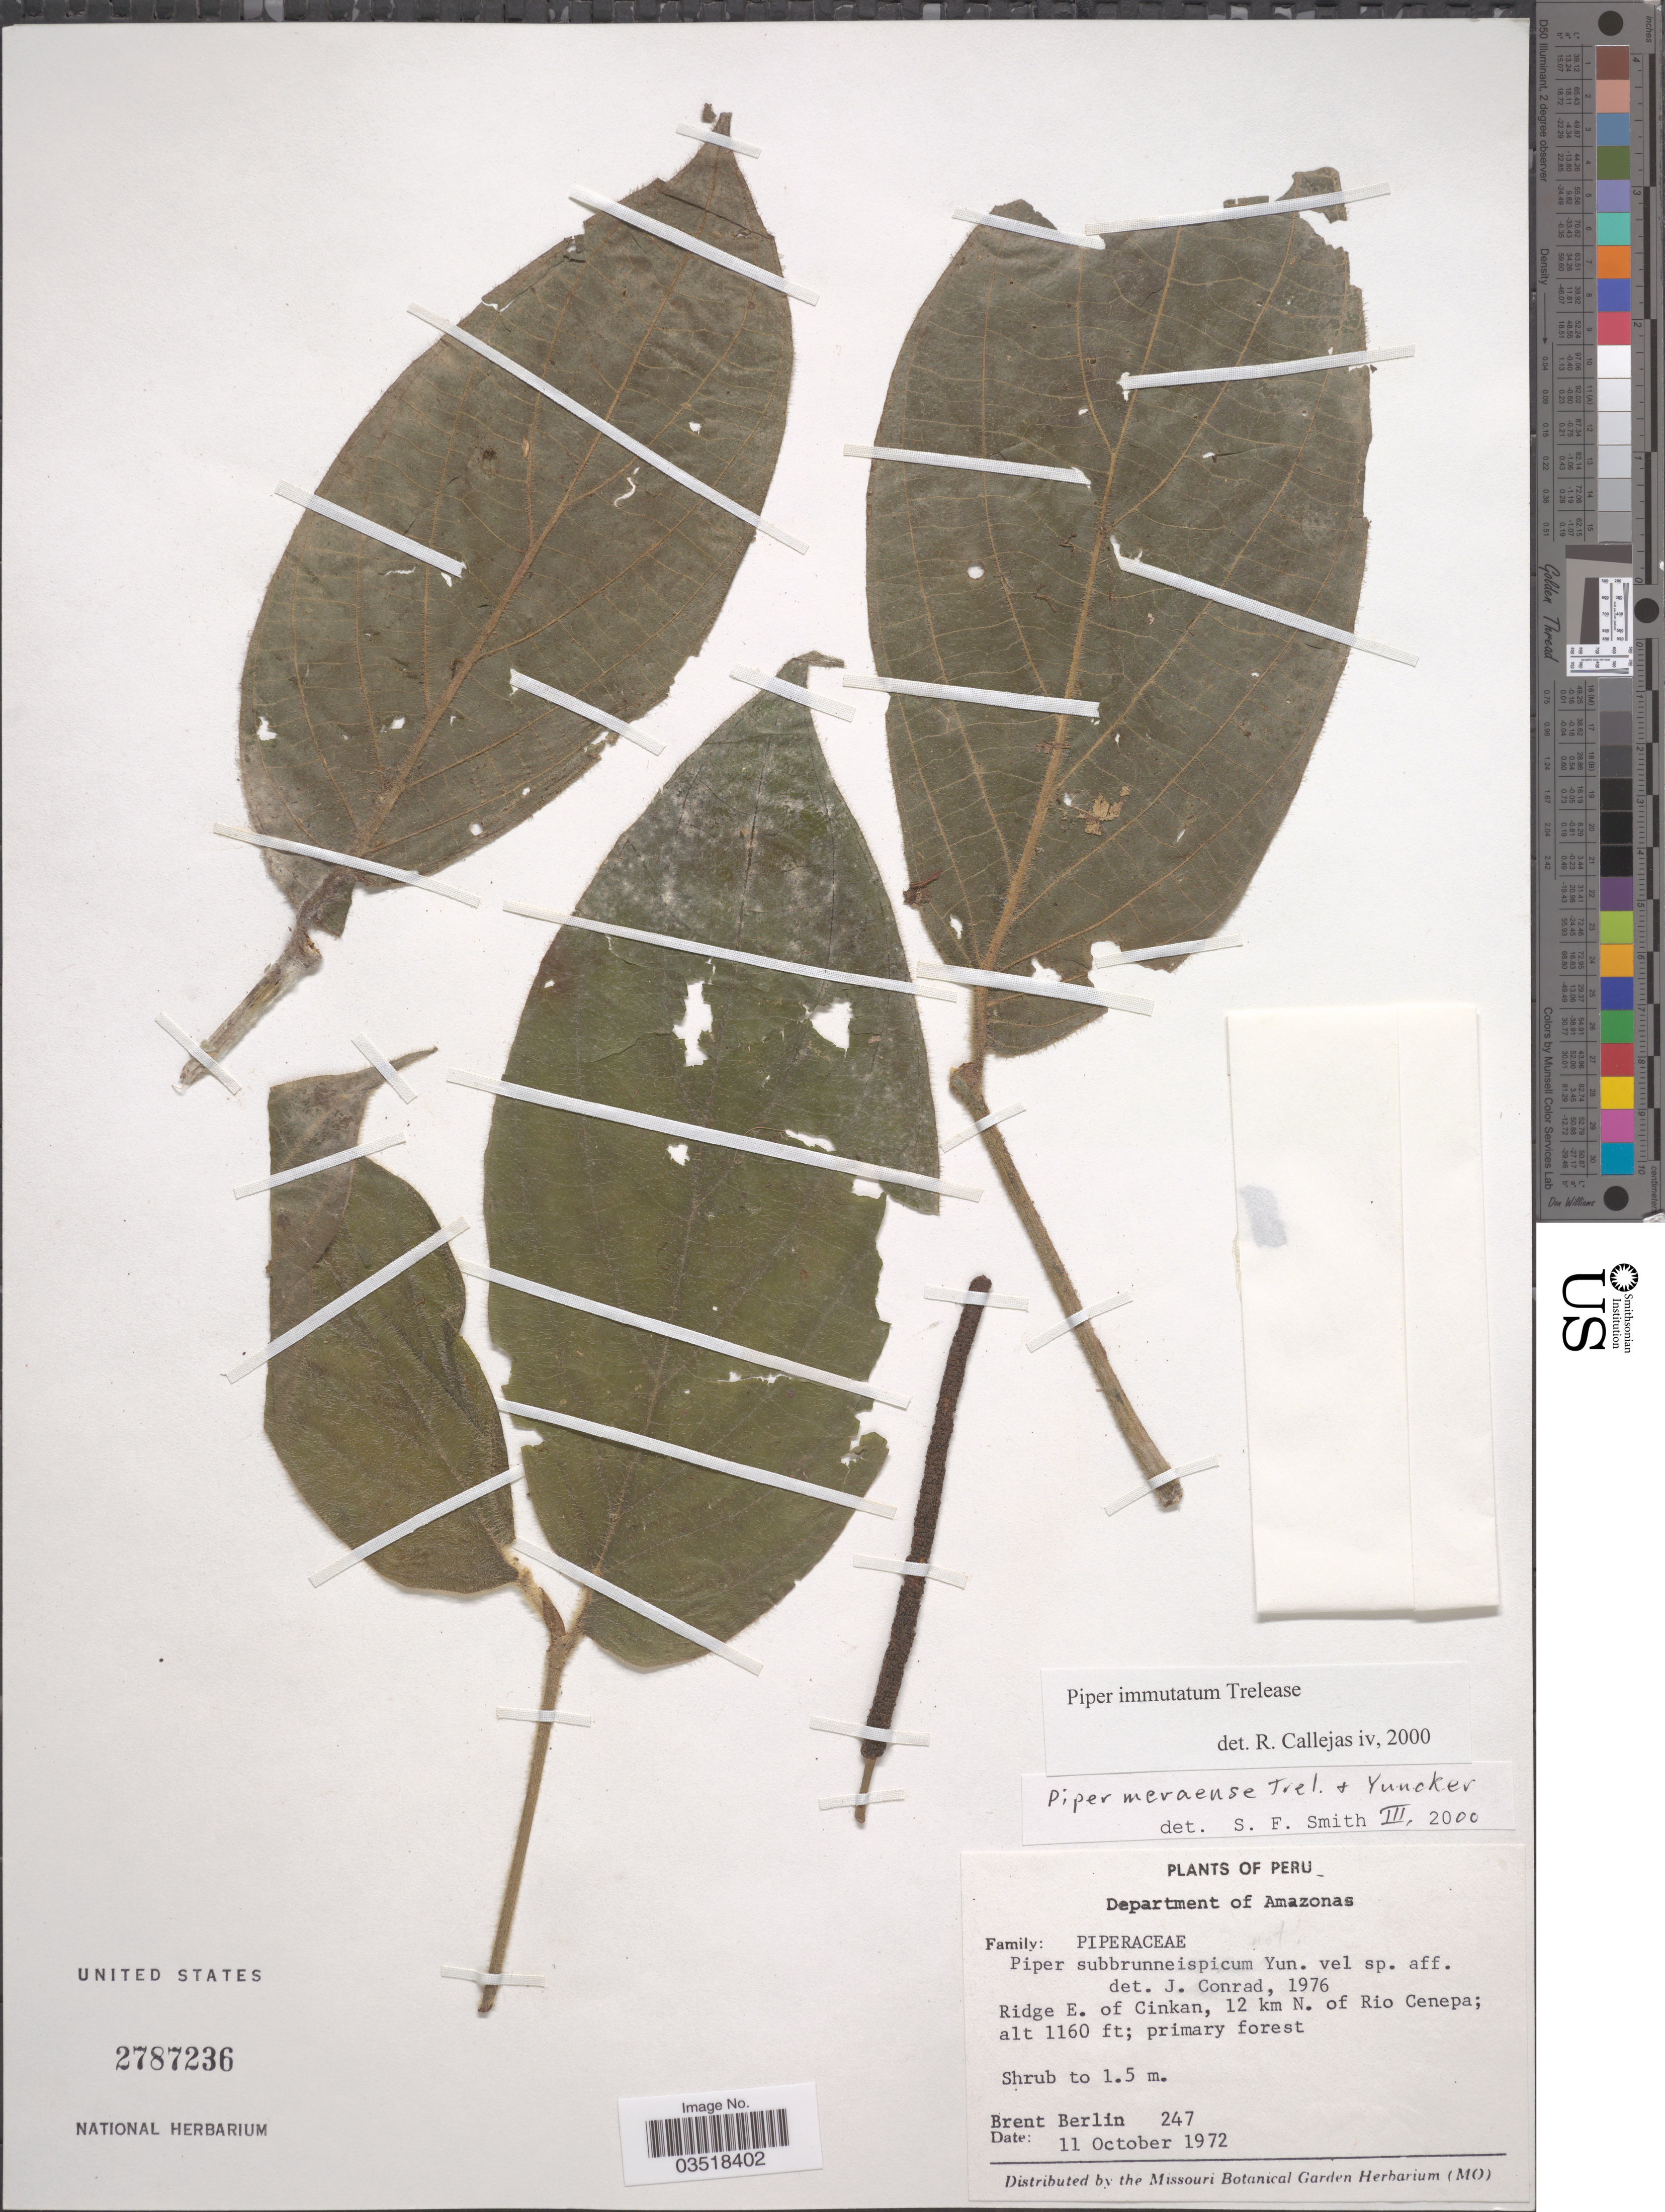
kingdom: Plantae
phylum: Tracheophyta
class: Magnoliopsida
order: Piperales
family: Piperaceae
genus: Piper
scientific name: Piper immutatum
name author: Trel.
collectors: B. Berlin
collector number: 247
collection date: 1972-10-11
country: Peru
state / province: Amazonas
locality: Department of Amazonas. Ridge E. of Cinkan, 12 km N. of Rio Cenepa.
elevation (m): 354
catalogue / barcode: US 2787236